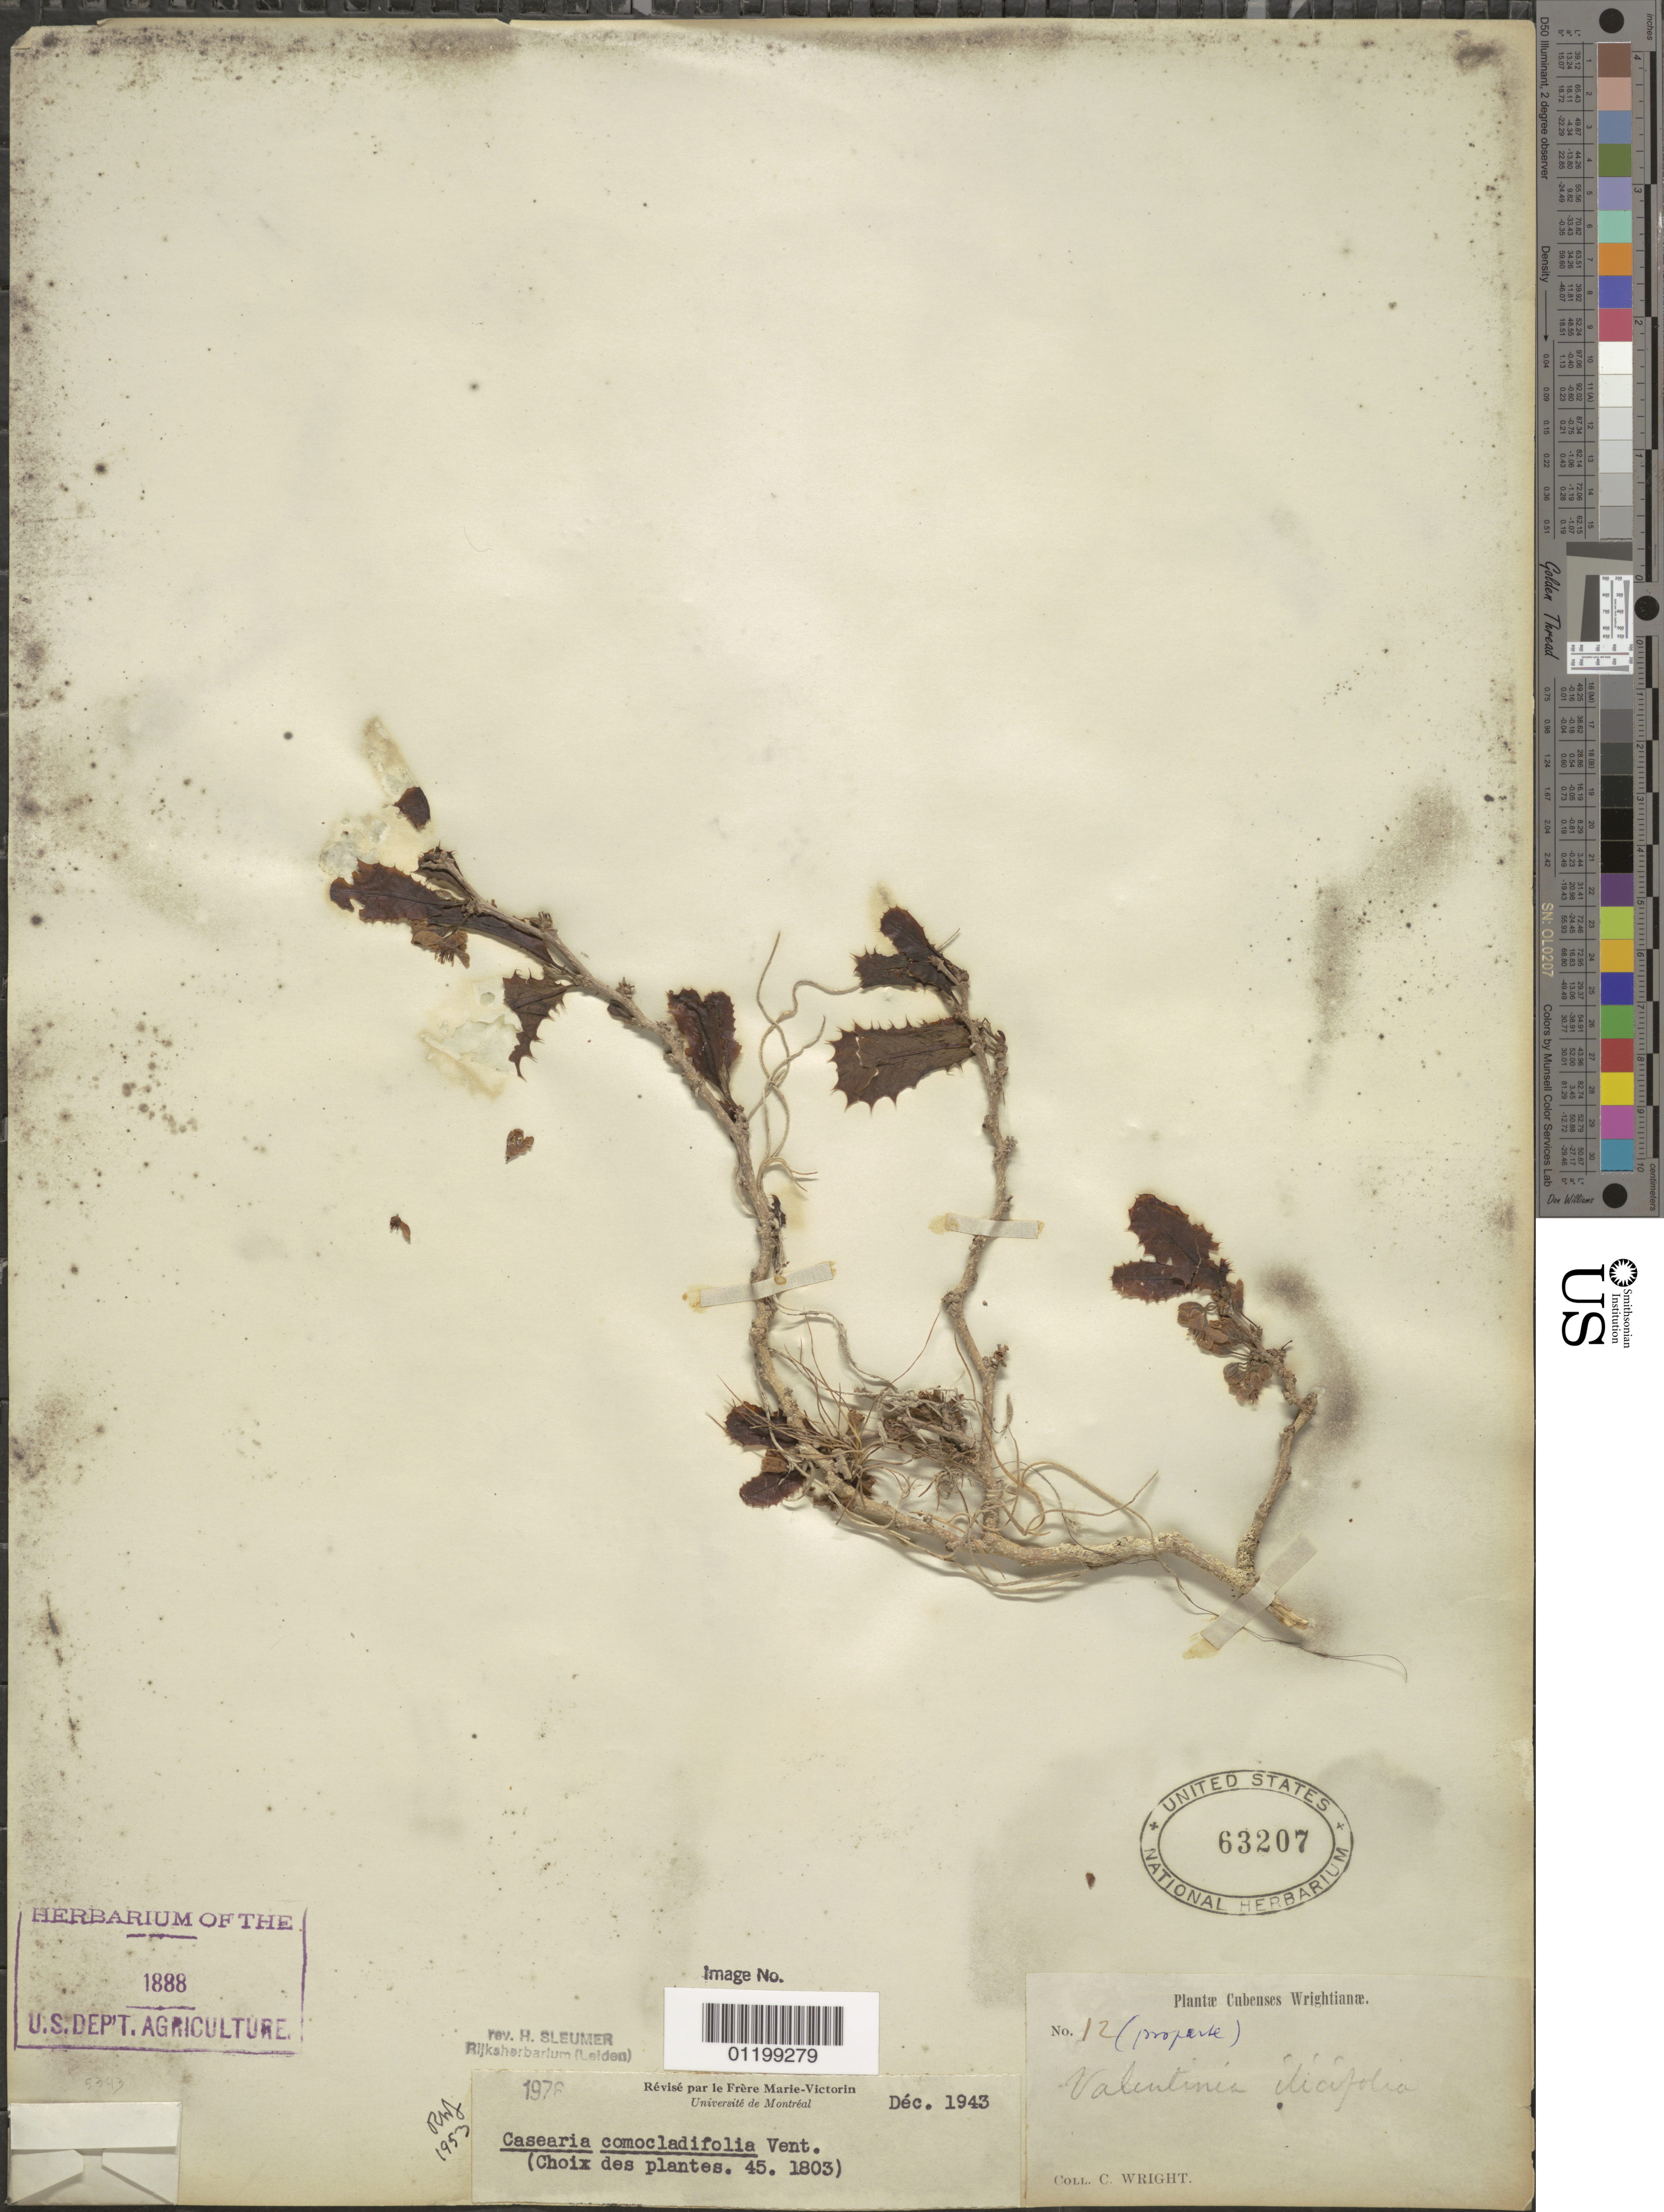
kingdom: Plantae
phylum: Tracheophyta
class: Magnoliopsida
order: Malpighiales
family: Salicaceae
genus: Casearia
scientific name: Casearia comocladifolia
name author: Vent.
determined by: Sleumer, H. O.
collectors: C. Wright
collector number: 1885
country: Cuba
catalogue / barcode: US 63207